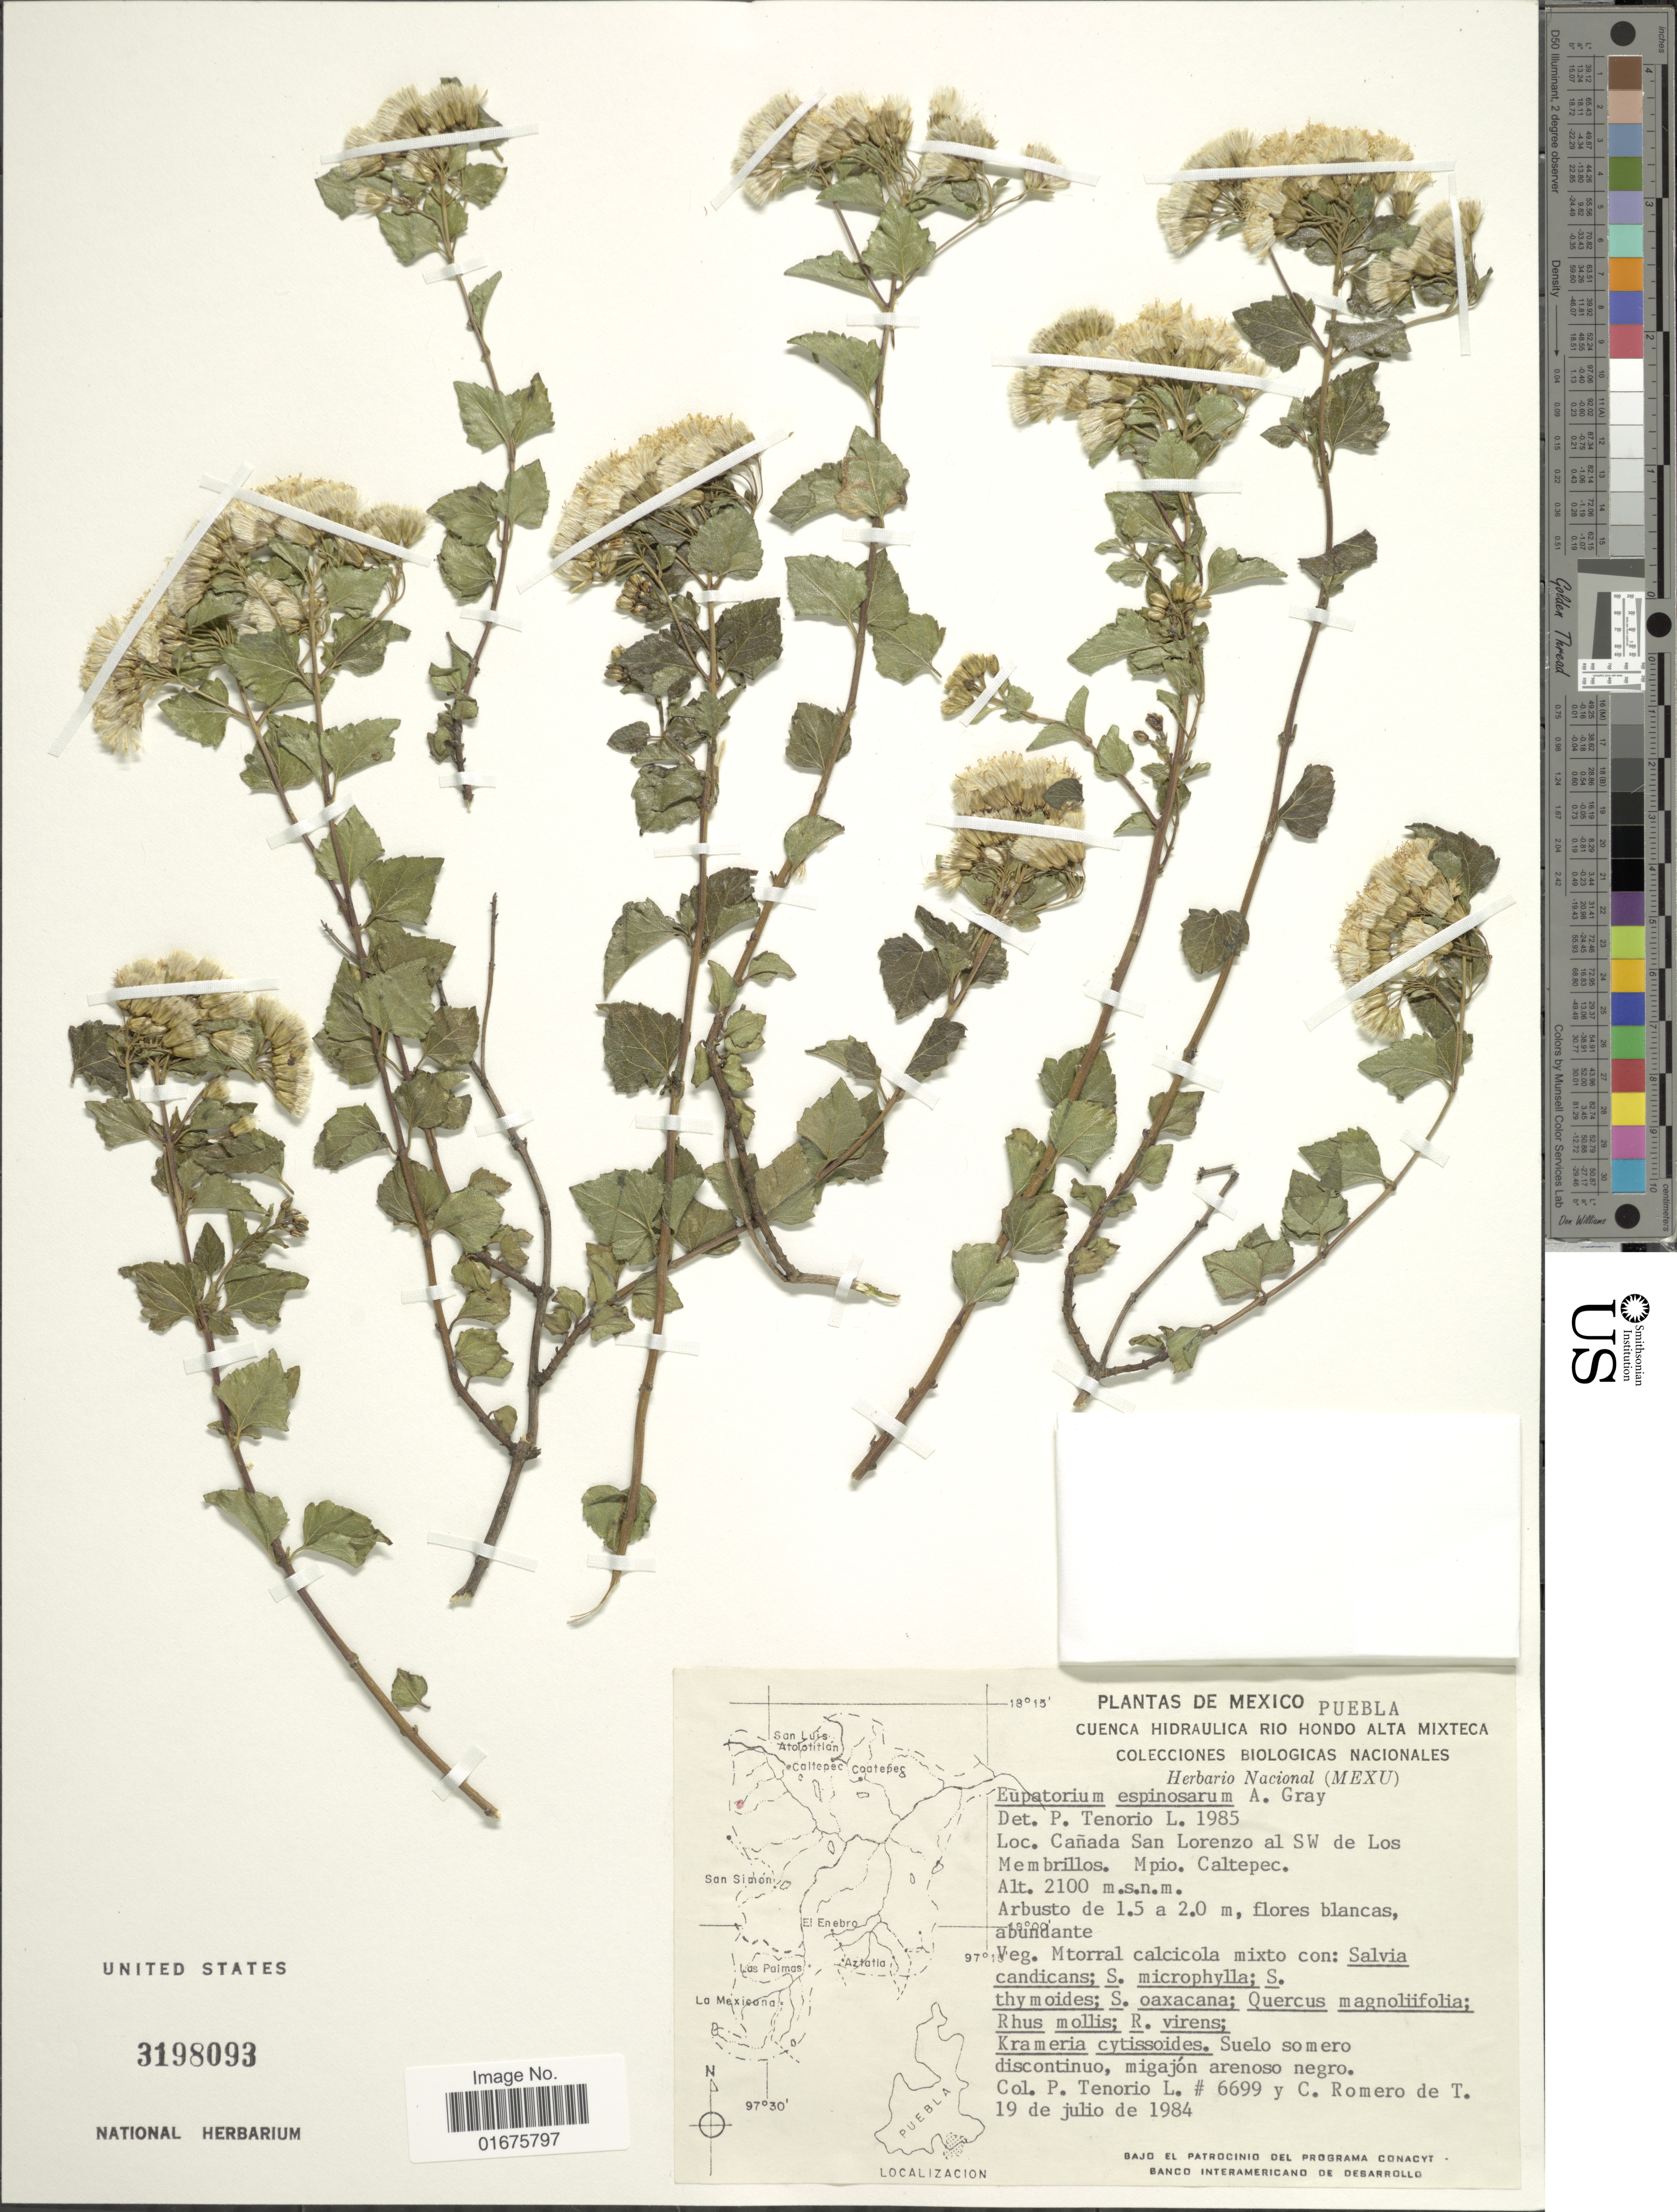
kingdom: Plantae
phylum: Tracheophyta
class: Magnoliopsida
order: Asterales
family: Asteraceae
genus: Ageratina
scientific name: Ageratina espinosarum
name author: (A. Gray) R.M. King & H. Rob.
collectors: P. Tenorio L. & C. Romero de T.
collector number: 6699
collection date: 1984-07-19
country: Mexico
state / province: Puebla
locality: Canada San Lorenzo al SW de los Membrillos. Mpio Caltepec.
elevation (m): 2100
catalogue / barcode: US 3198093